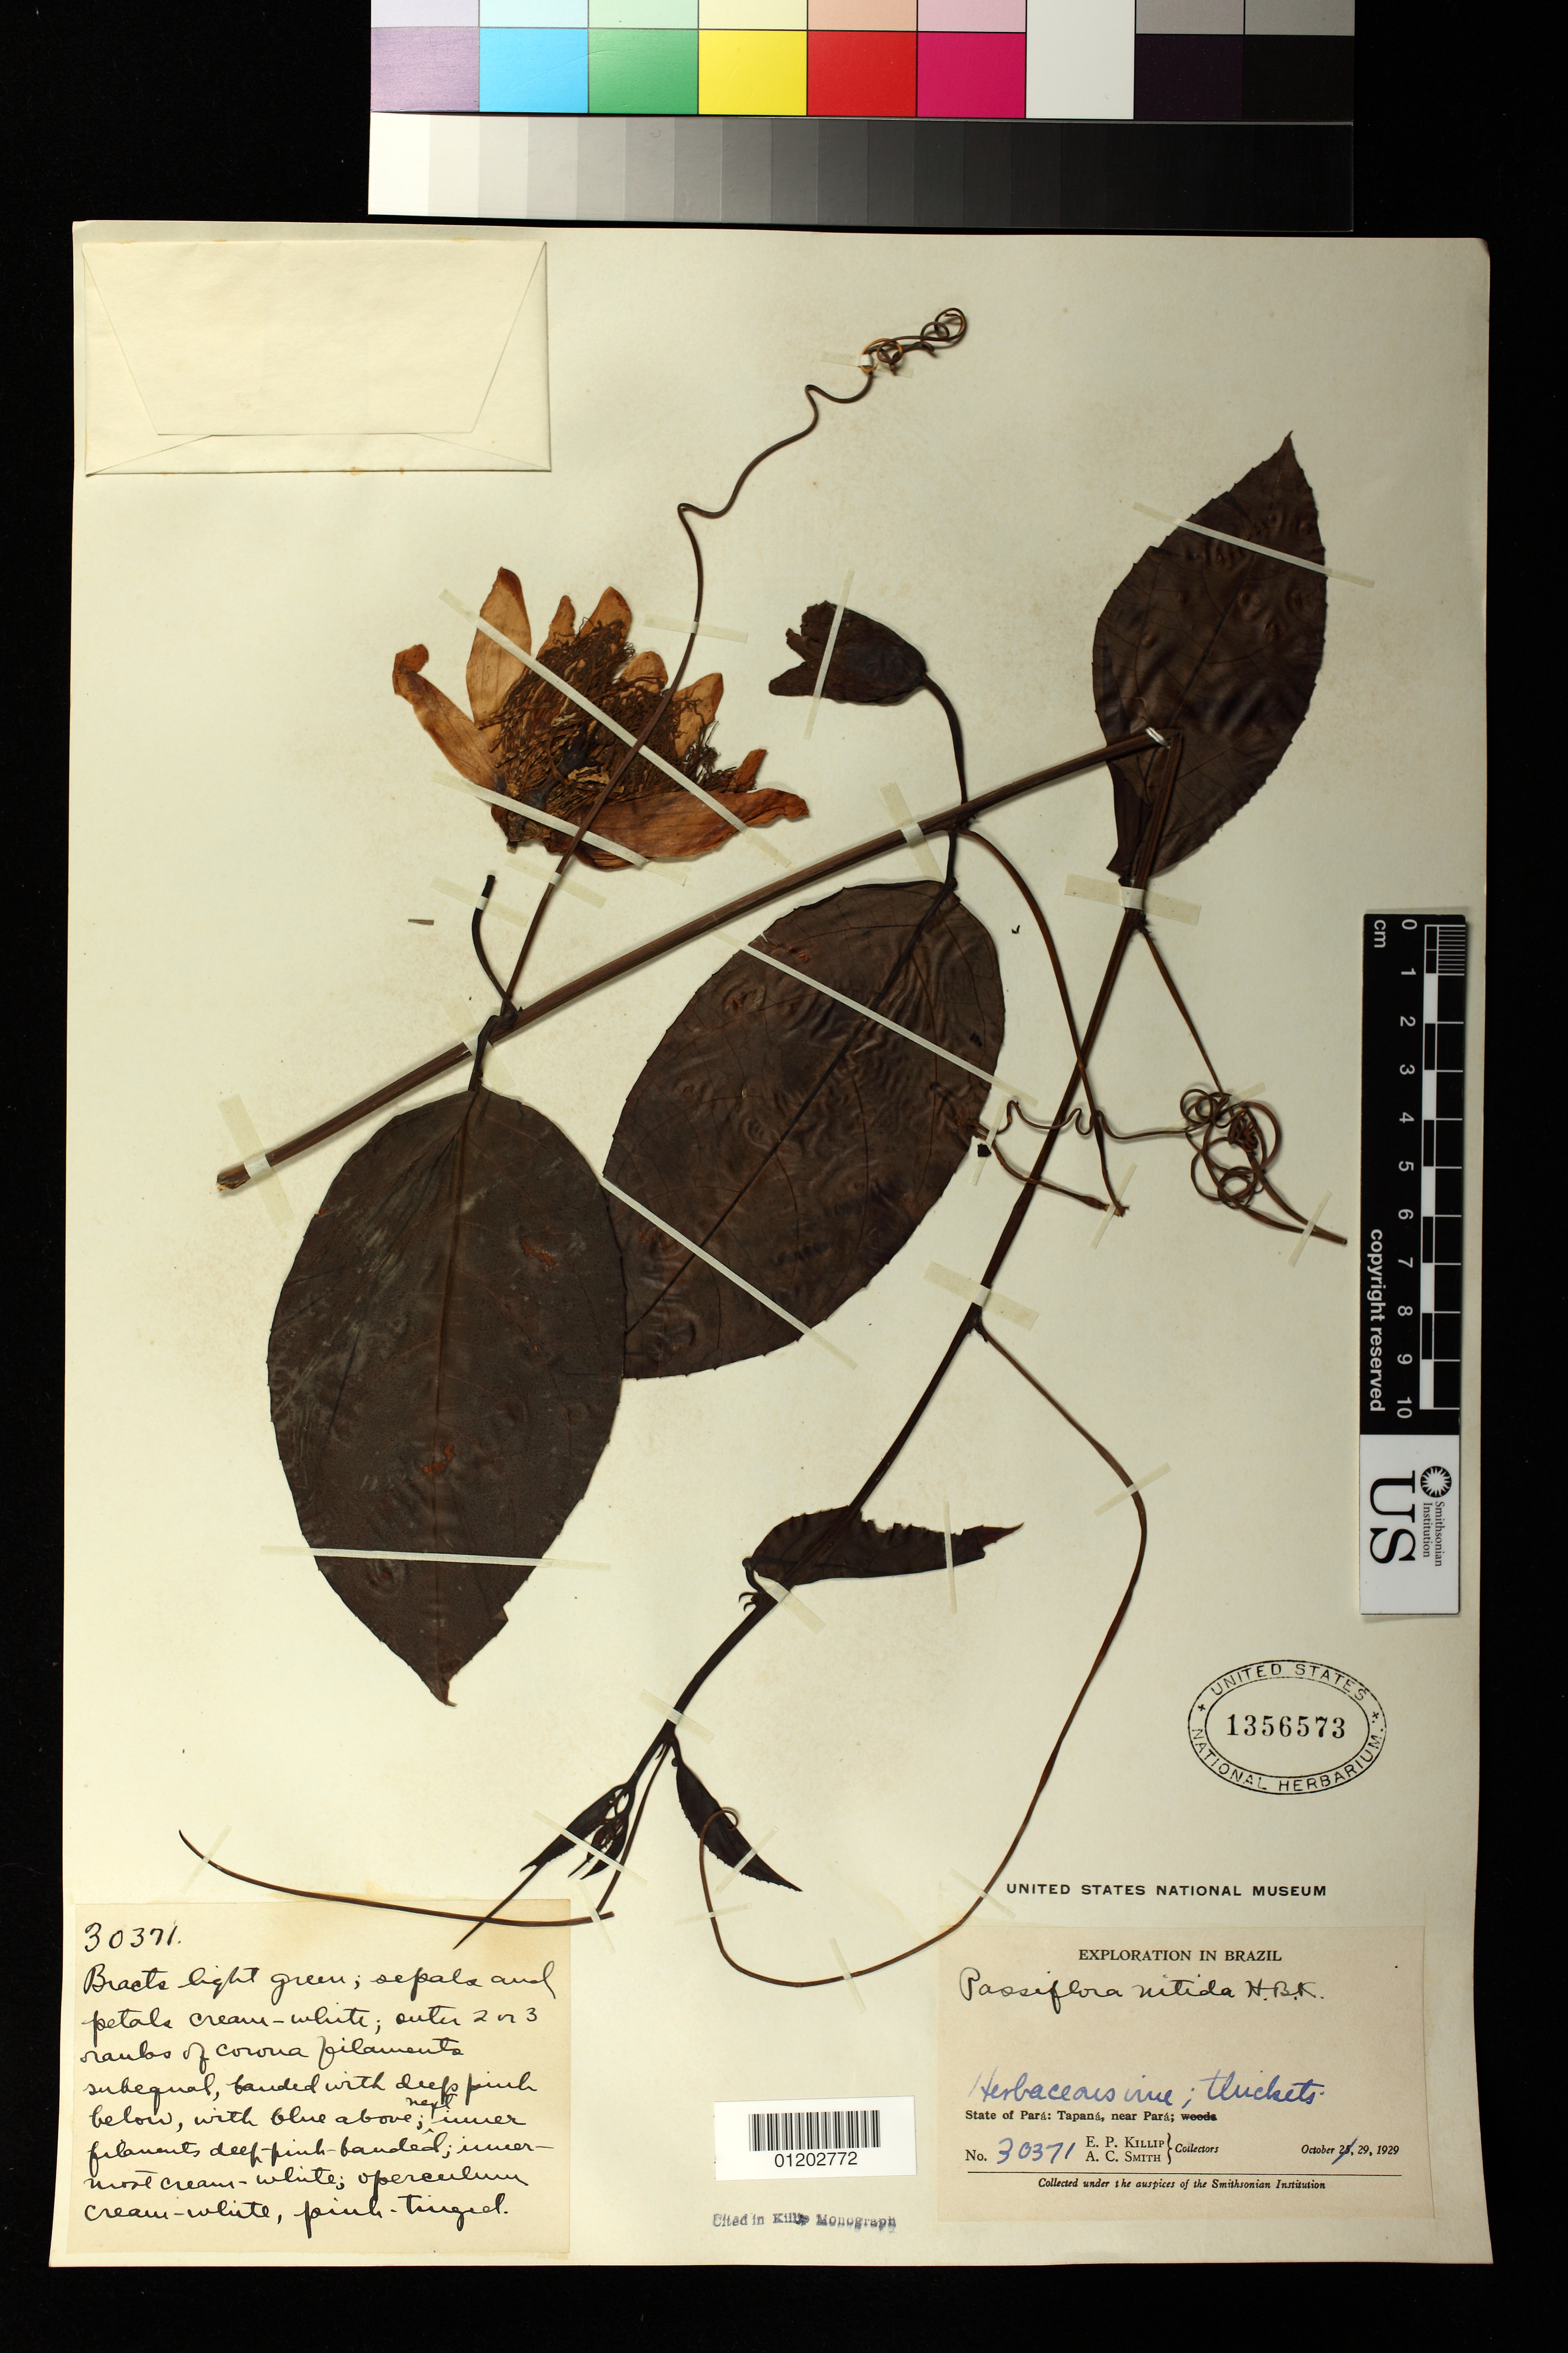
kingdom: Plantae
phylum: Tracheophyta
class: Magnoliopsida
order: Malpighiales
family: Passifloraceae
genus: Passiflora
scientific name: Passiflora nitida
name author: Kunth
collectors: E. P. Killip & A. C. Smith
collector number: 30371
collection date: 1929-10-29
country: Brazil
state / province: Pará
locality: Tapaná, near Pará;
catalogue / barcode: US 1356573